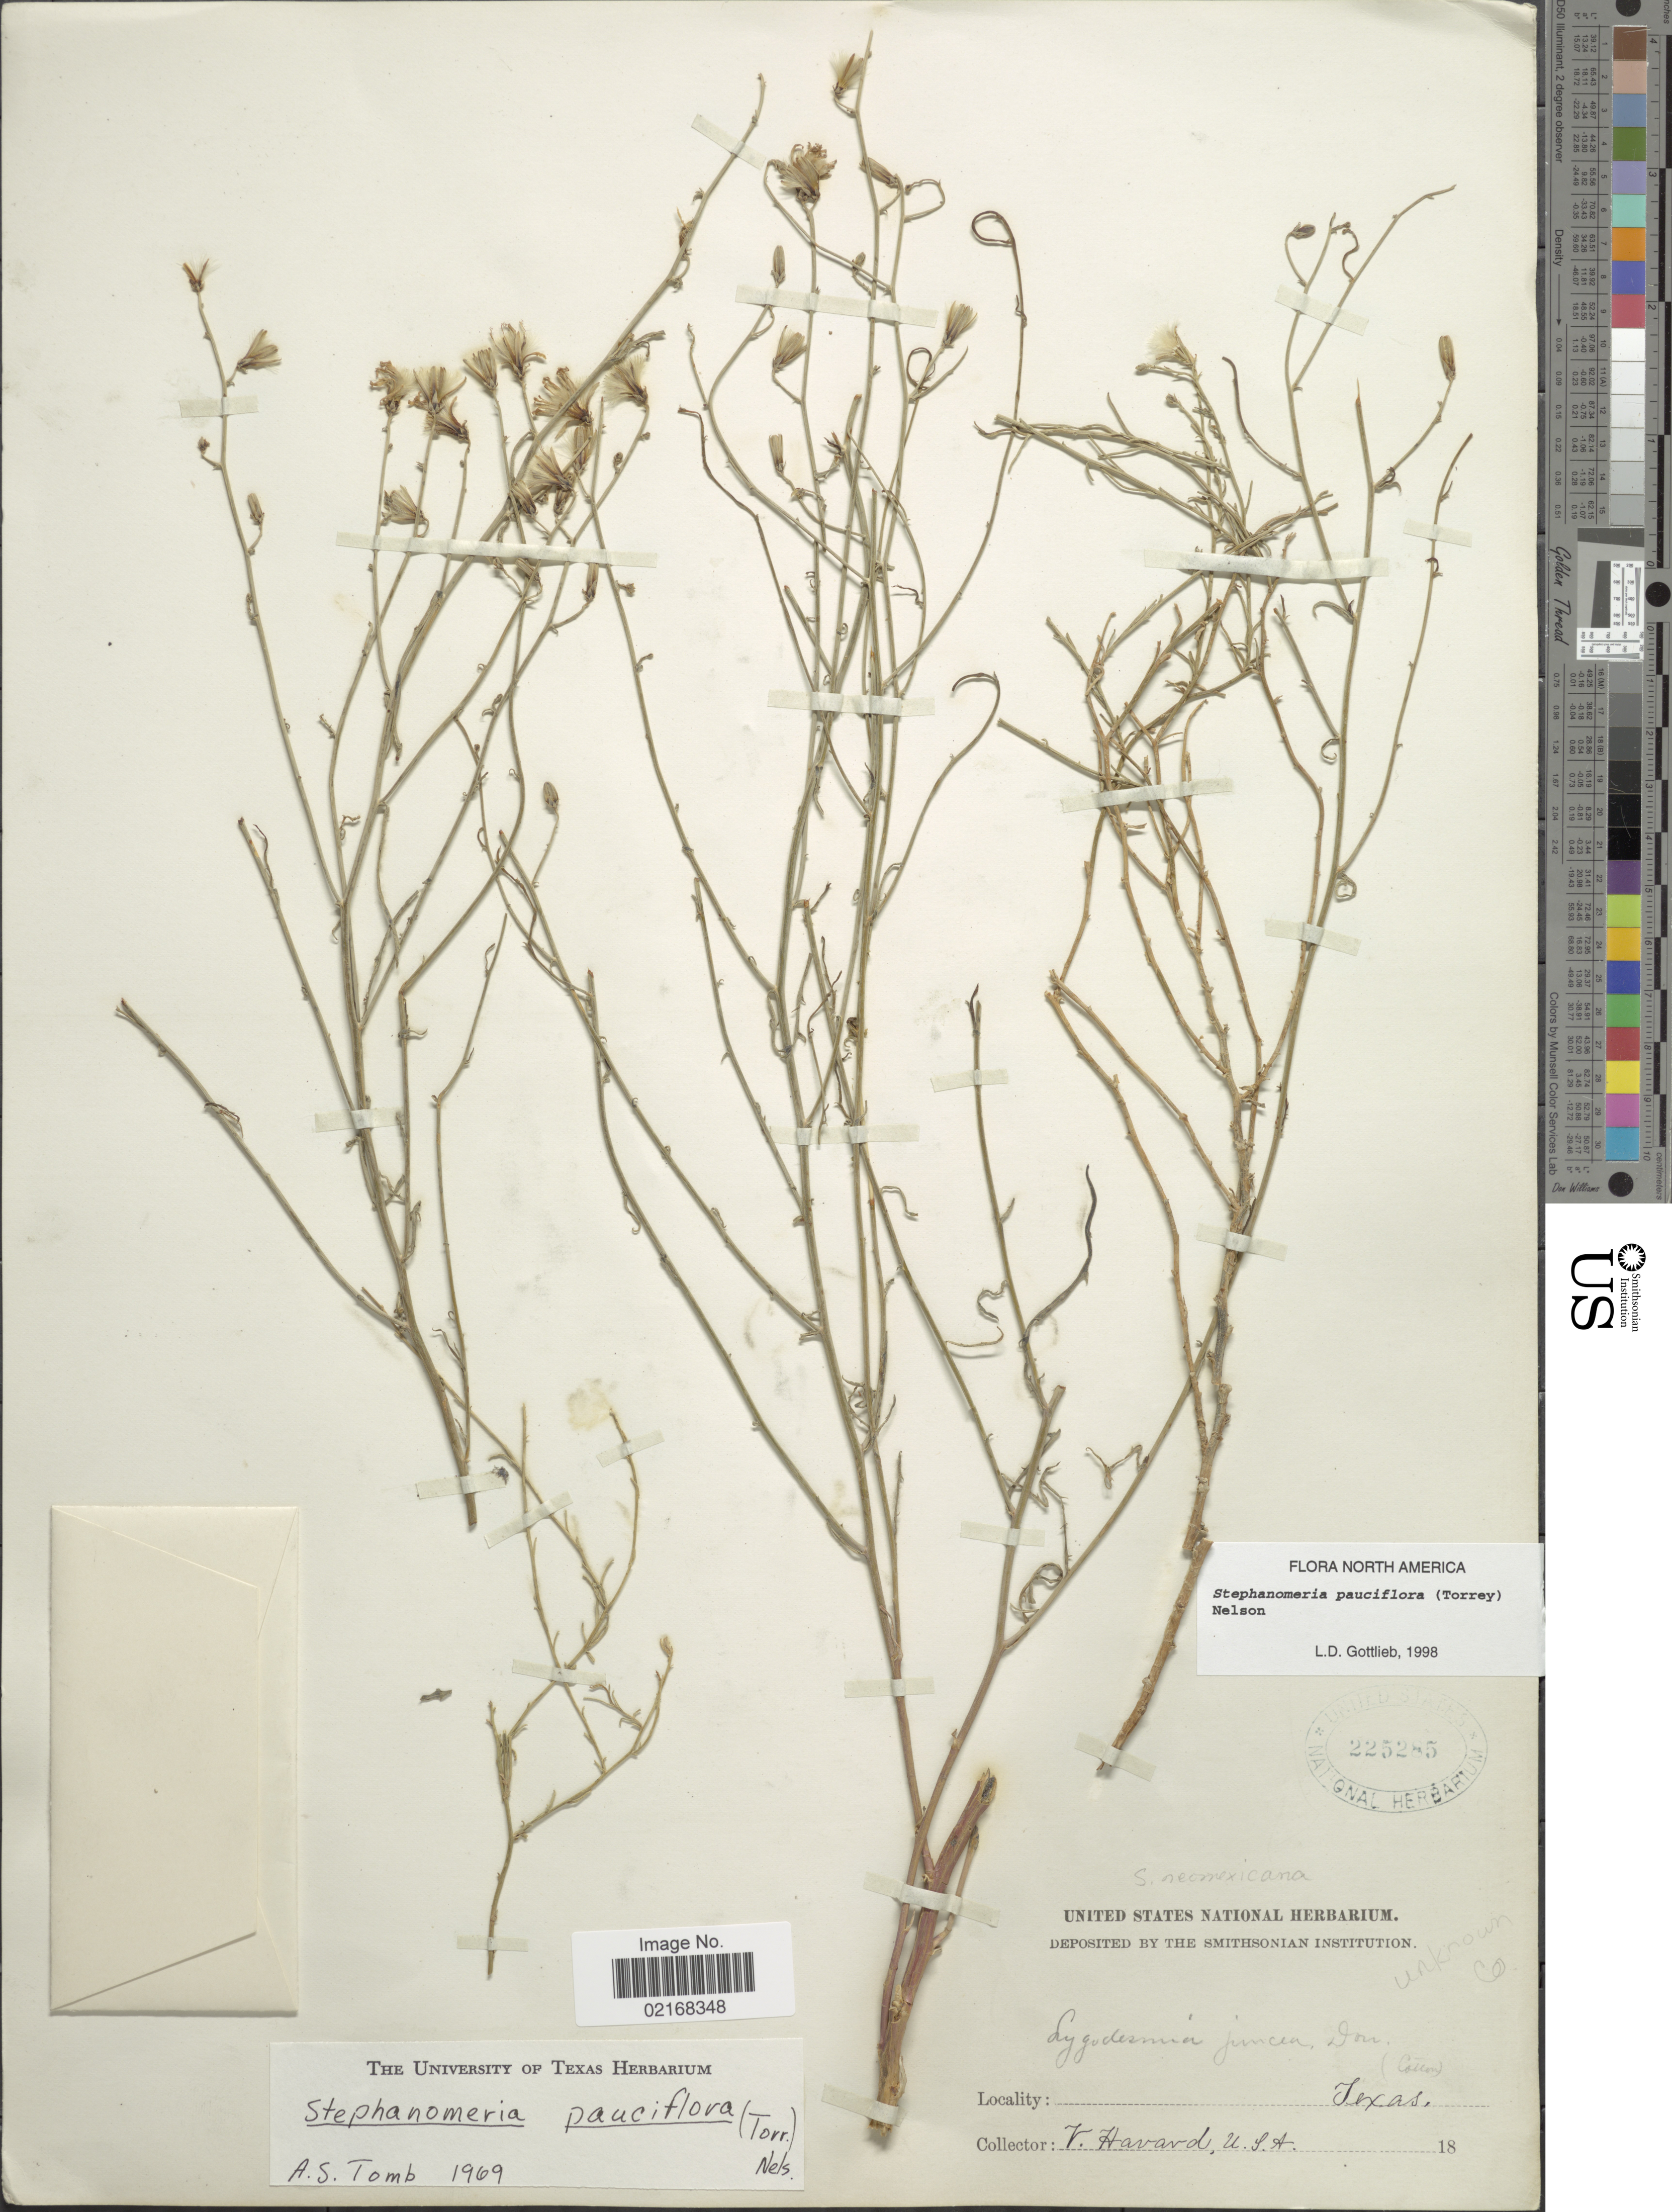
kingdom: Plantae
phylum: Tracheophyta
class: Magnoliopsida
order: Asterales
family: Asteraceae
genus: Stephanomeria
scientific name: Stephanomeria pauciflora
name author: (Torr.) A. Nelson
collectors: V. Havard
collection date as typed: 18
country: United States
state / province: Texas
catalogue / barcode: US 225285